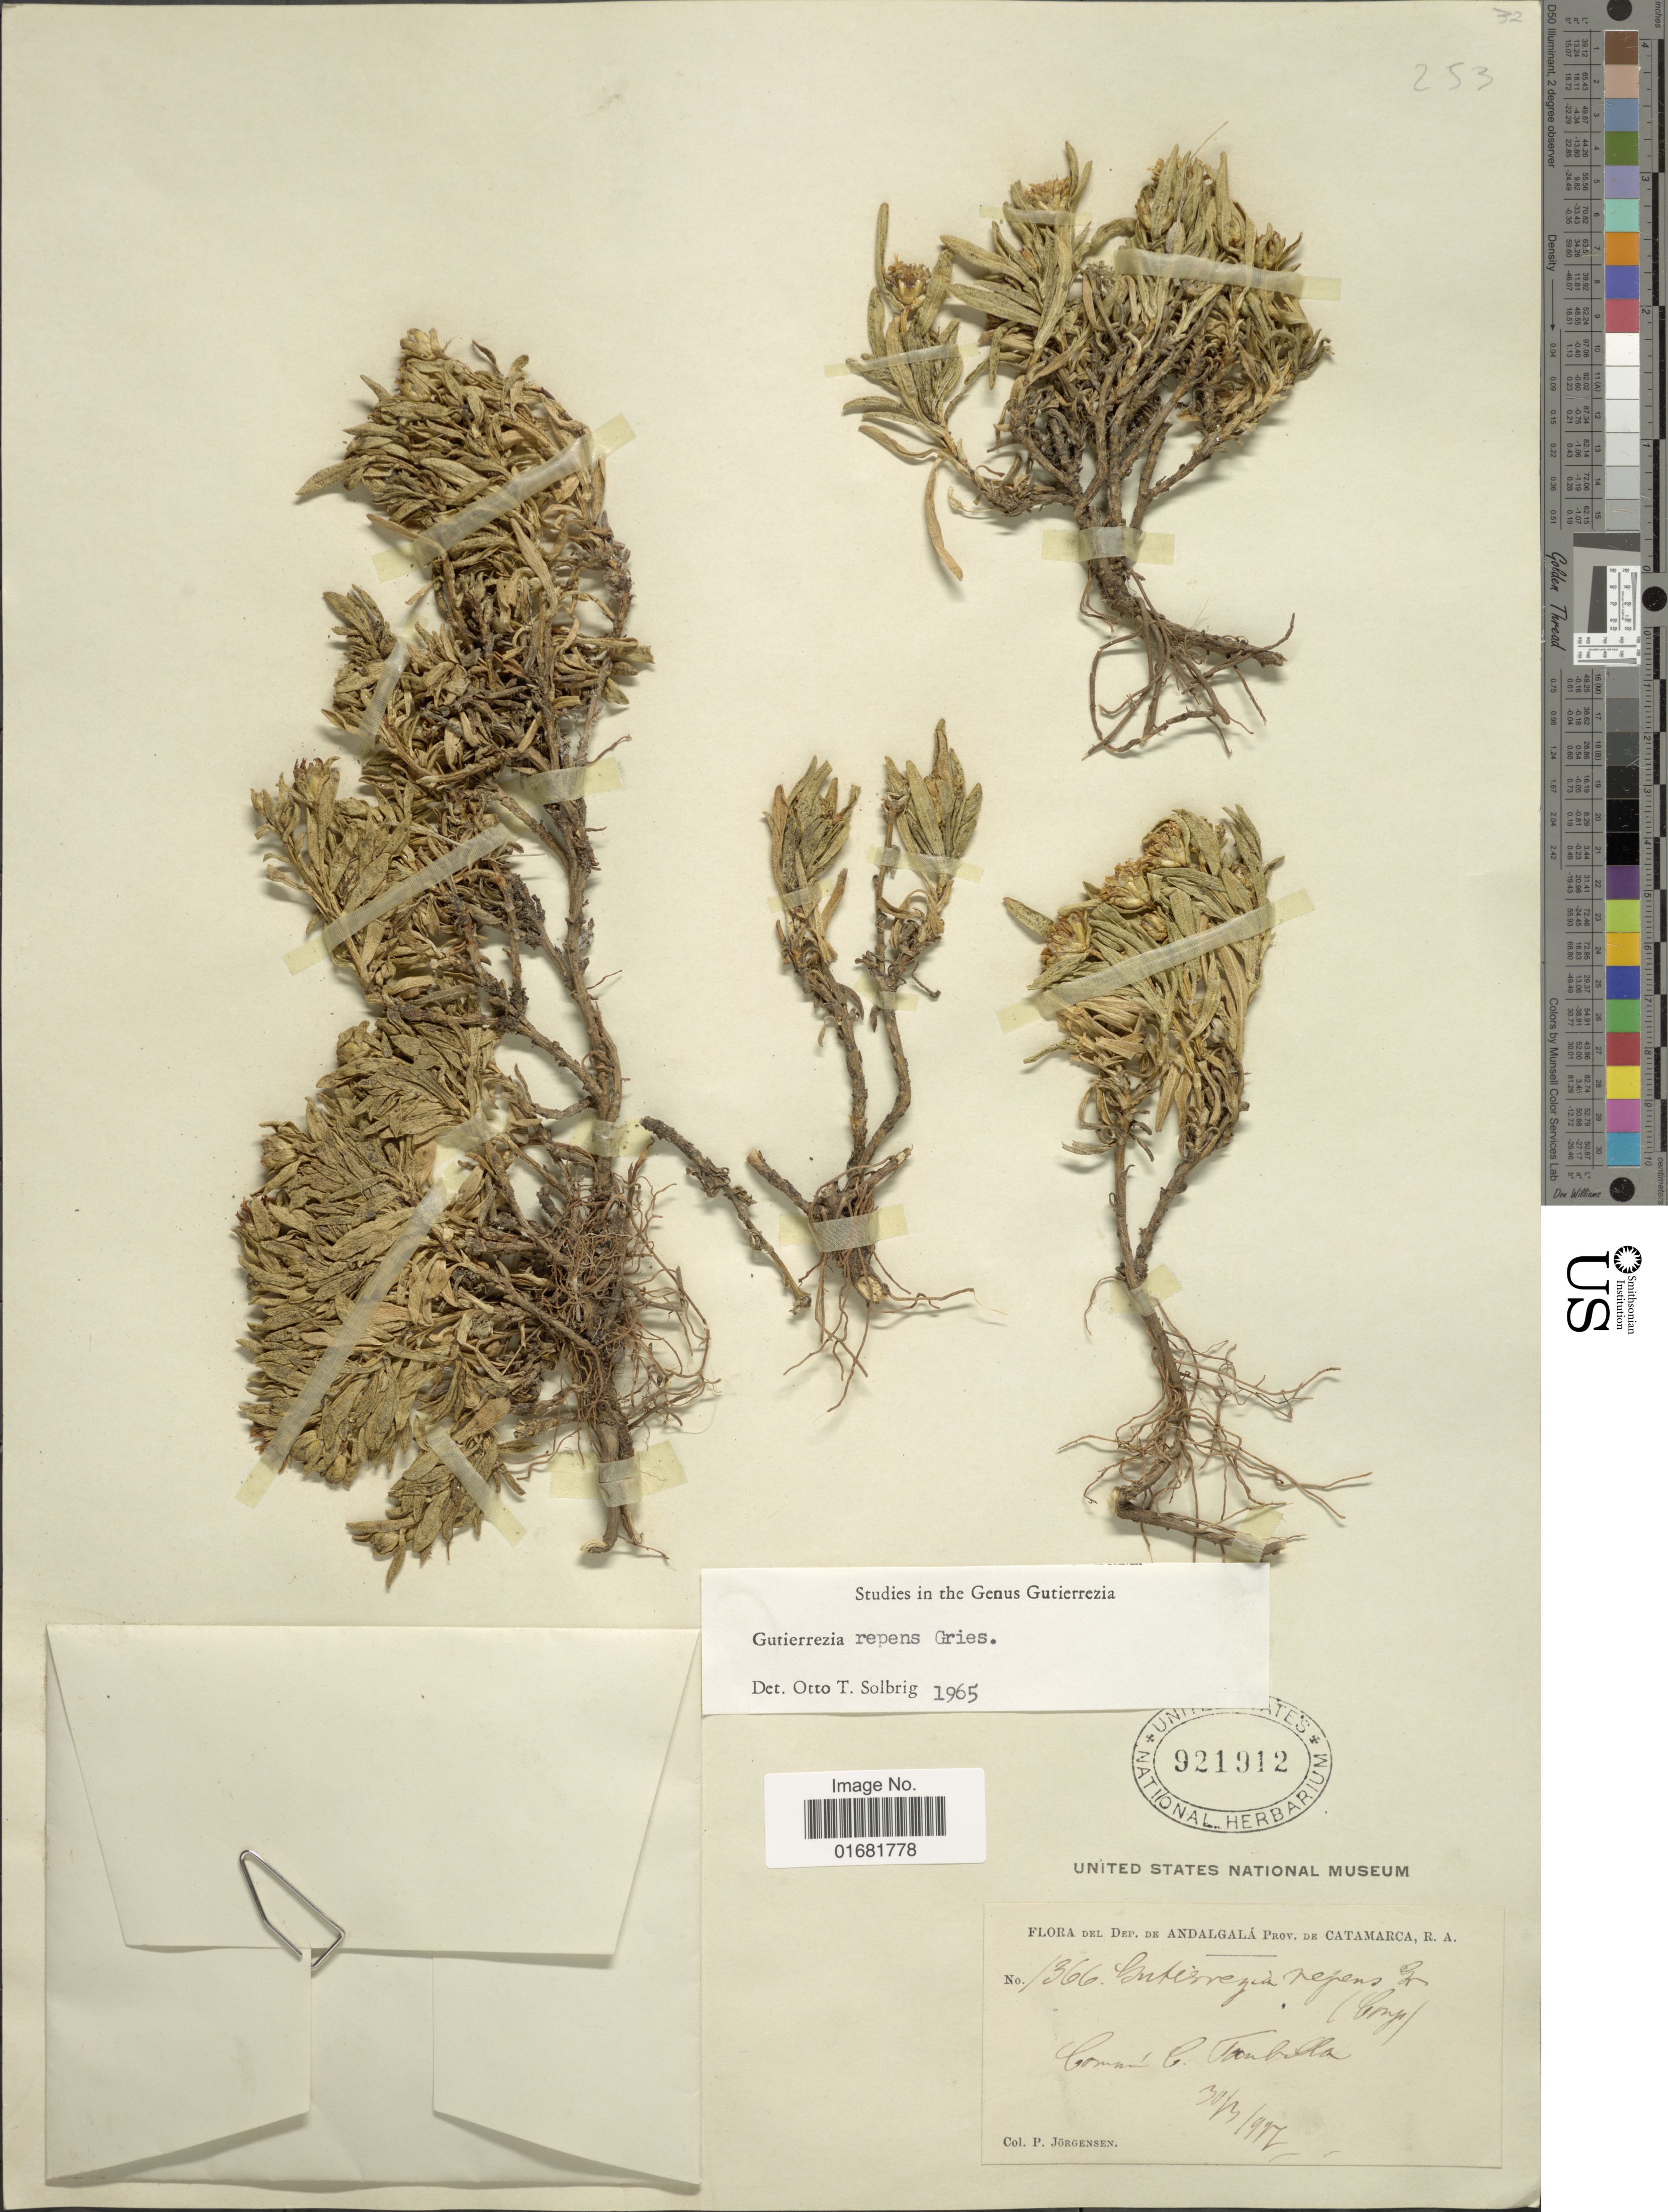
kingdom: Plantae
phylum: Tracheophyta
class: Magnoliopsida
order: Asterales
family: Asteraceae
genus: Gutierrezia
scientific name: Gutierrezia repens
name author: Griseb.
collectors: P. Jörgensen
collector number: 1366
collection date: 1917-03-30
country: Argentina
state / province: Catamarca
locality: Dep. de Andalgalá. Comun C. Tombilla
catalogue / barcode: US 921912